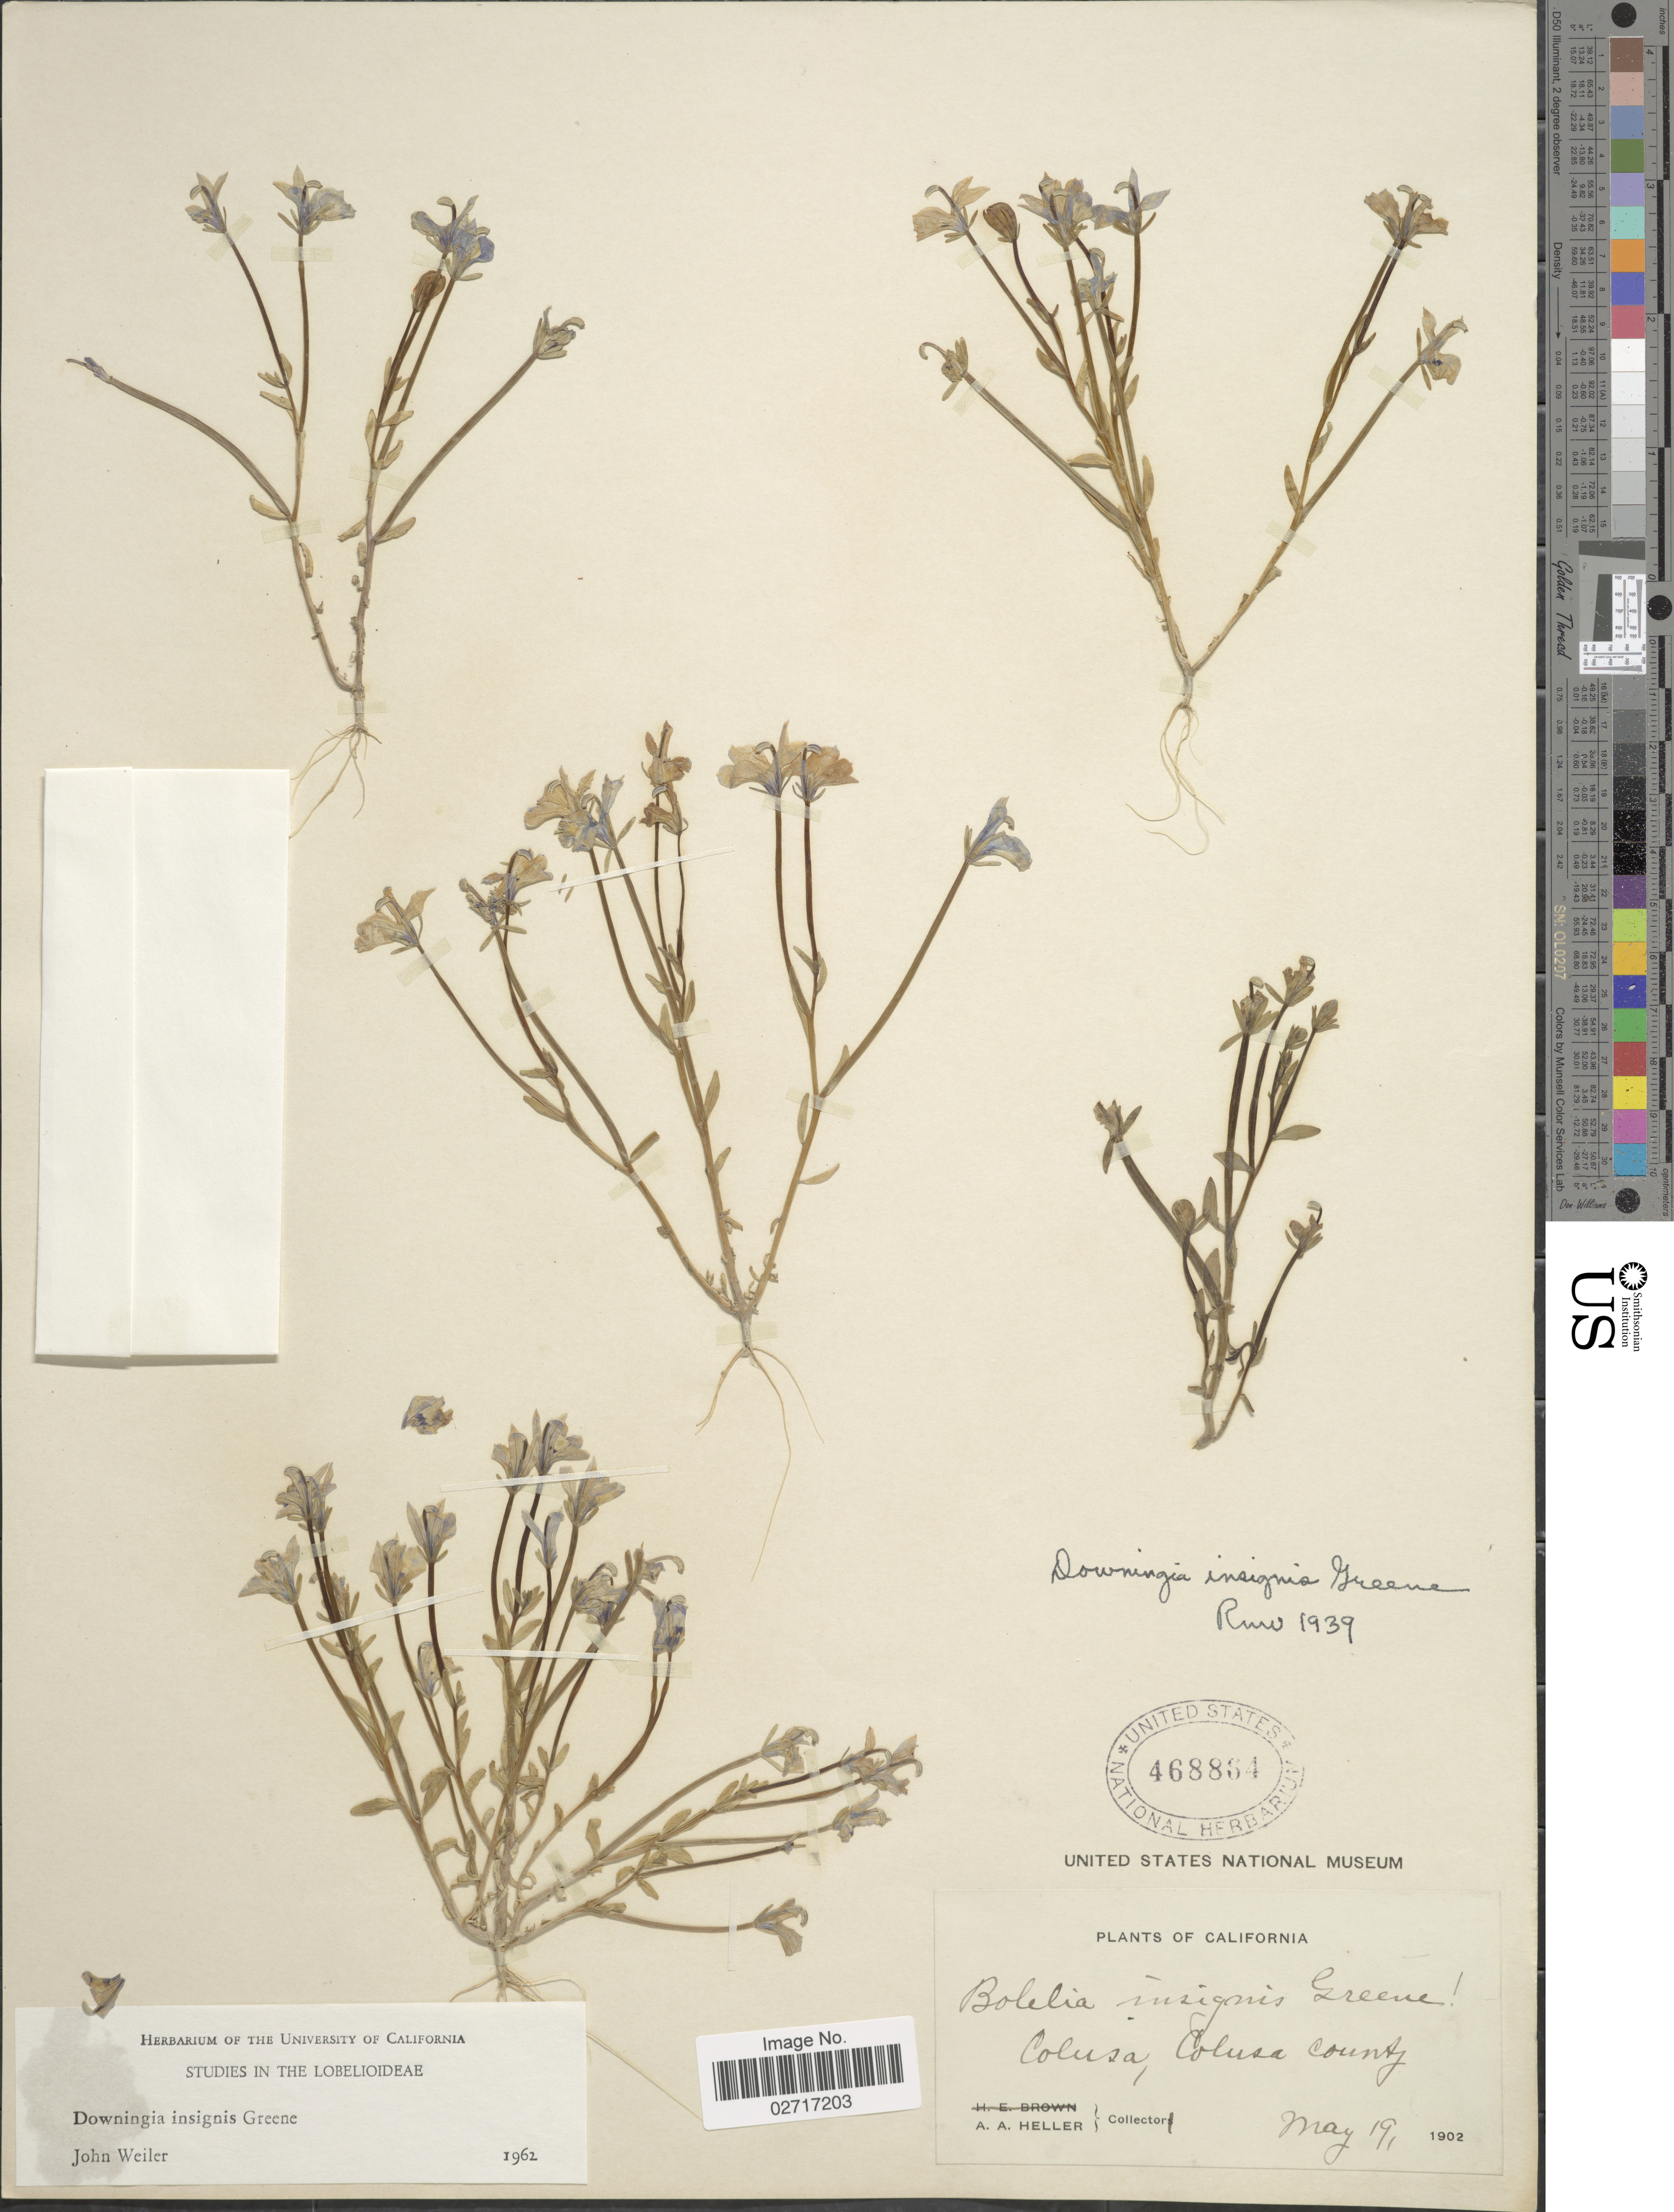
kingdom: Plantae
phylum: Tracheophyta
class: Magnoliopsida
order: Asterales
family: Campanulaceae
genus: Downingia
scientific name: Downingia insignis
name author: Greene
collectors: A. A. Heller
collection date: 1902-05-19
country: United States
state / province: California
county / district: Colusa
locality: Colusa, Colusa County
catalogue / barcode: US 468864